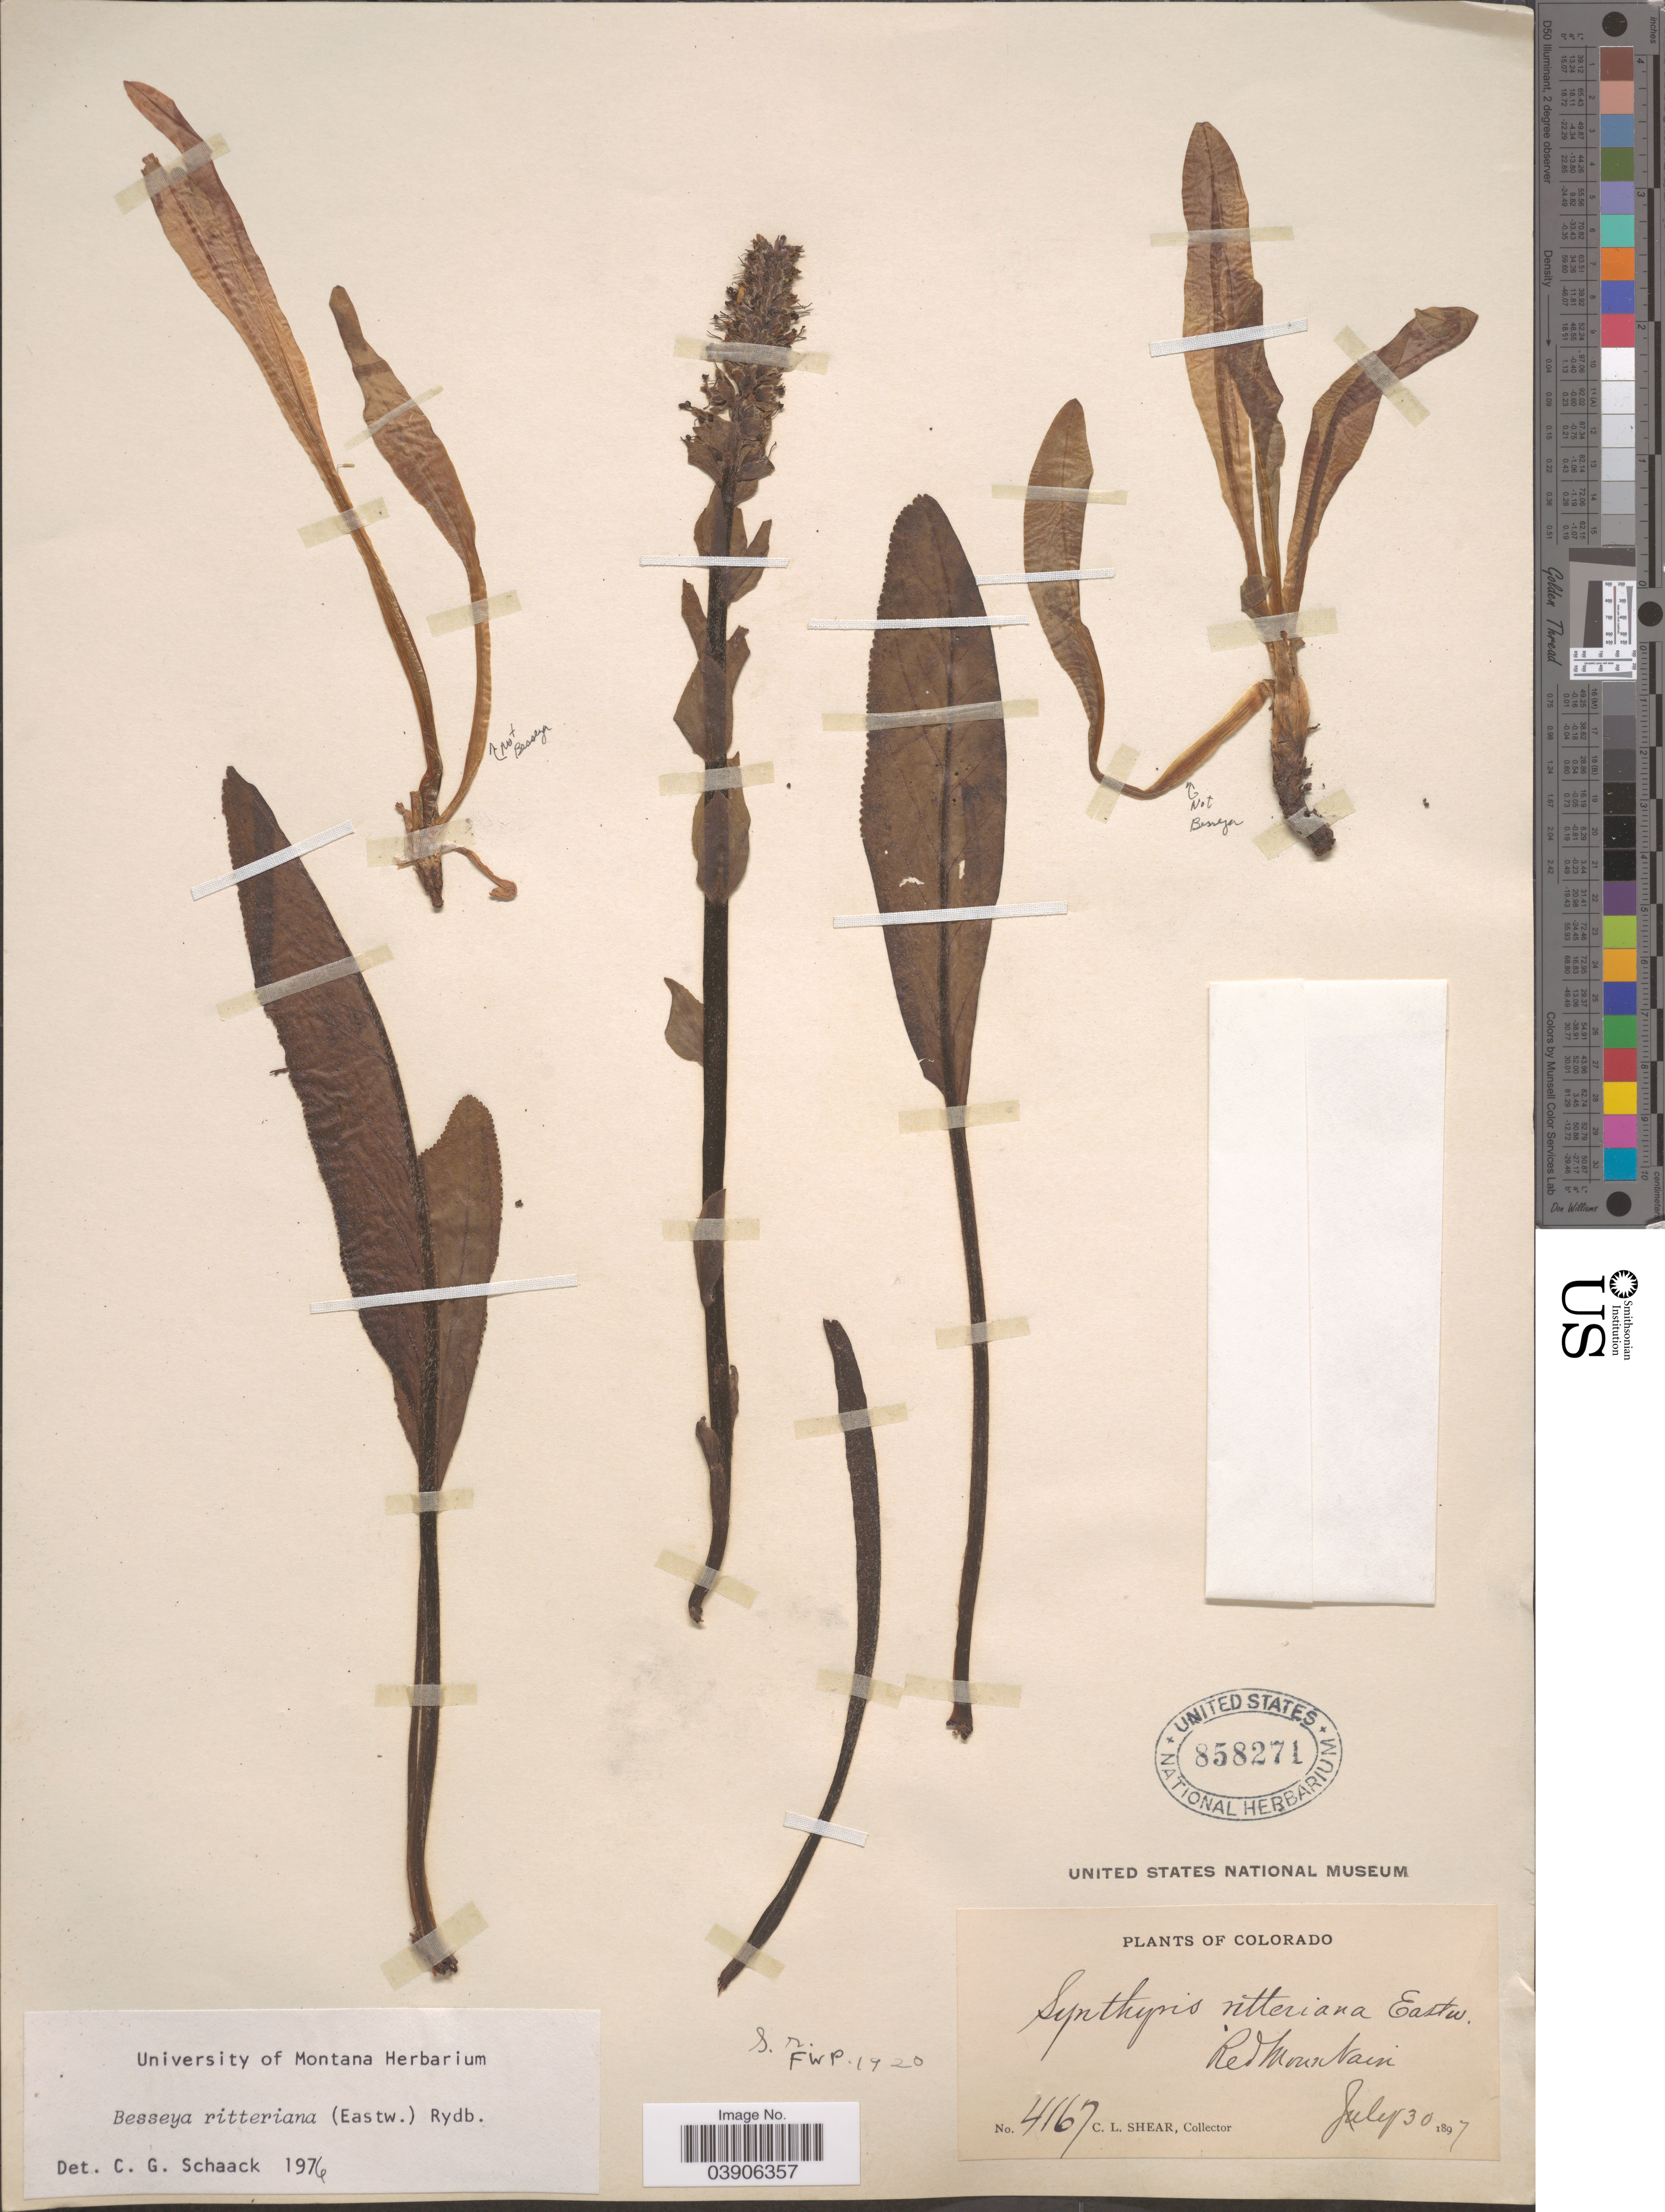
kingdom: Plantae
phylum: Tracheophyta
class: Magnoliopsida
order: Lamiales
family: Plantaginaceae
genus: Synthyris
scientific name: Synthyris ritteriana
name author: Eastw.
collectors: C. L. Shear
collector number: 4167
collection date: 1897-07-30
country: United States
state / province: Colorado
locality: Red Mountain.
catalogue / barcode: US 858271